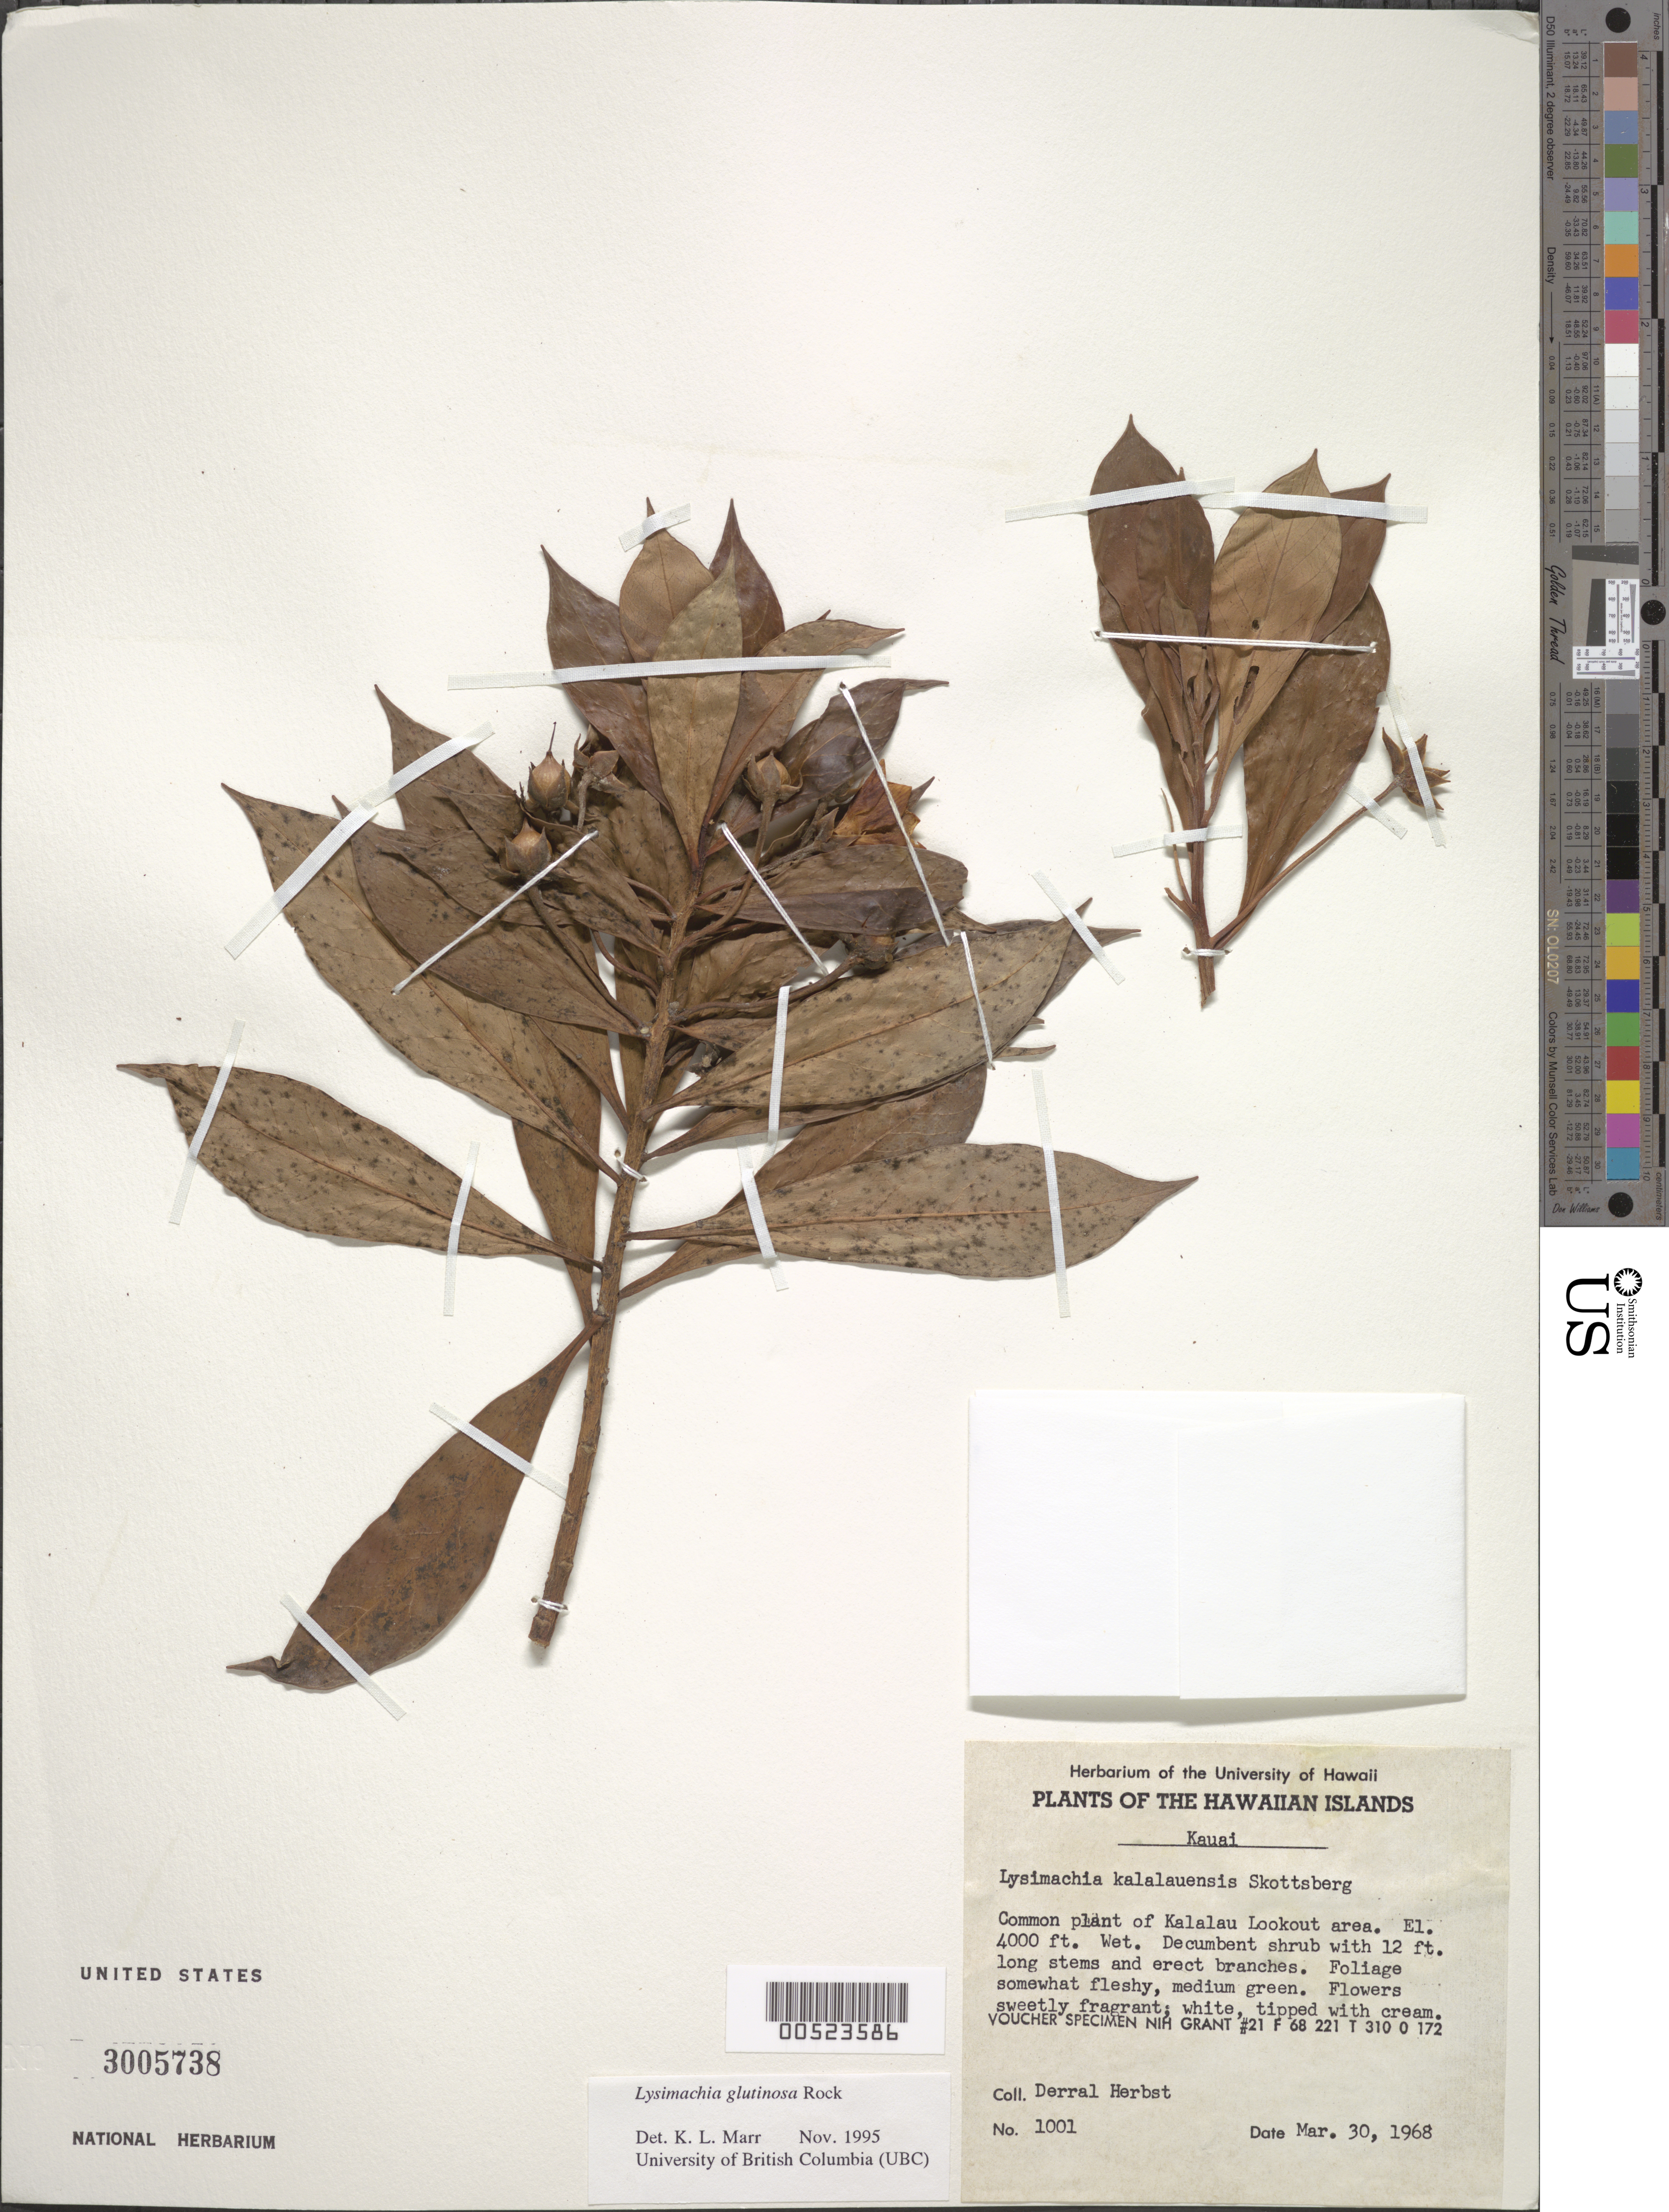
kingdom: Plantae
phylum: Tracheophyta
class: Magnoliopsida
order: Ericales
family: Primulaceae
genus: Lysimachia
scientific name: Lysimachia glutinosa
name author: Rock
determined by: Marr, K. L.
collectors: D. R. Herbst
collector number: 1001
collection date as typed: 30 Mar 1968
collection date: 1968-03-30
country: United States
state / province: Hawaii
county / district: Kauai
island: Kaua'i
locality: Kalalau Lookout area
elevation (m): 1219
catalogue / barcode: US 3005738